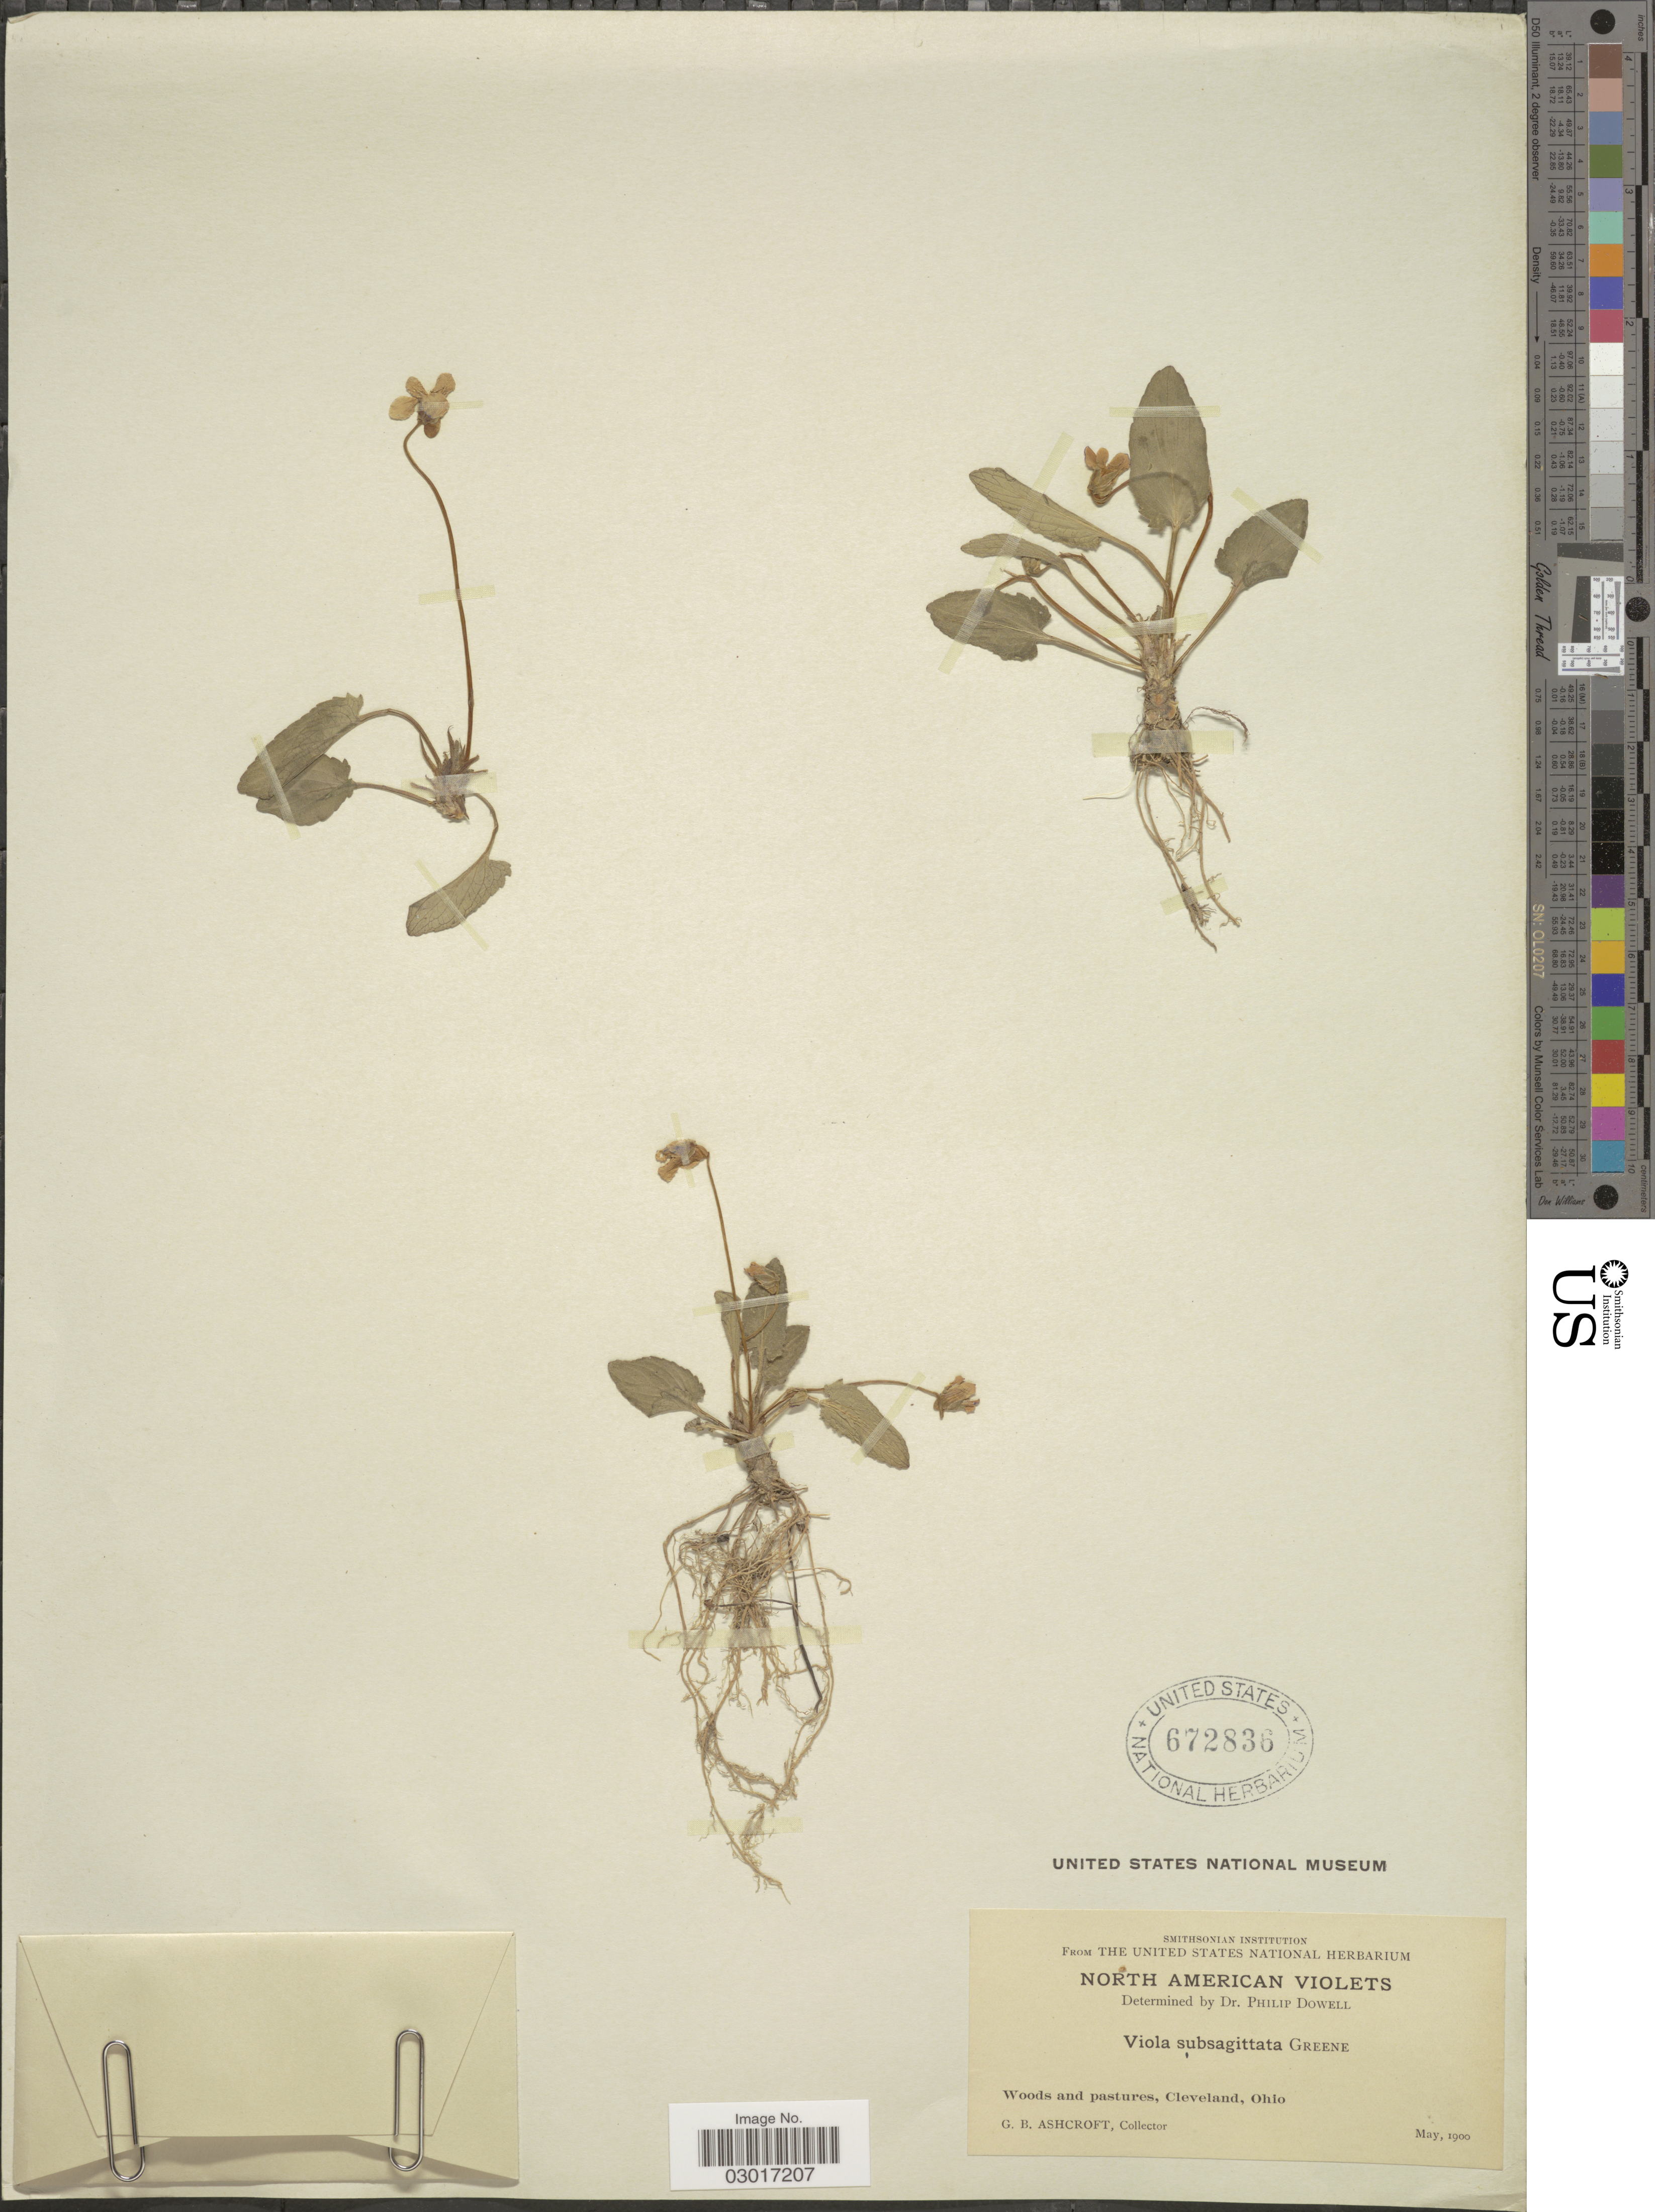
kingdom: Plantae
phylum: Tracheophyta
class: Magnoliopsida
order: Malpighiales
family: Violaceae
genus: Viola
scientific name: Viola subsagittata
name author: Greene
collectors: G. Ashcroft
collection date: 1900-05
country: United States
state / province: Ohio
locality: Woods and pastures, Cleveland.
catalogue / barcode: US 672836